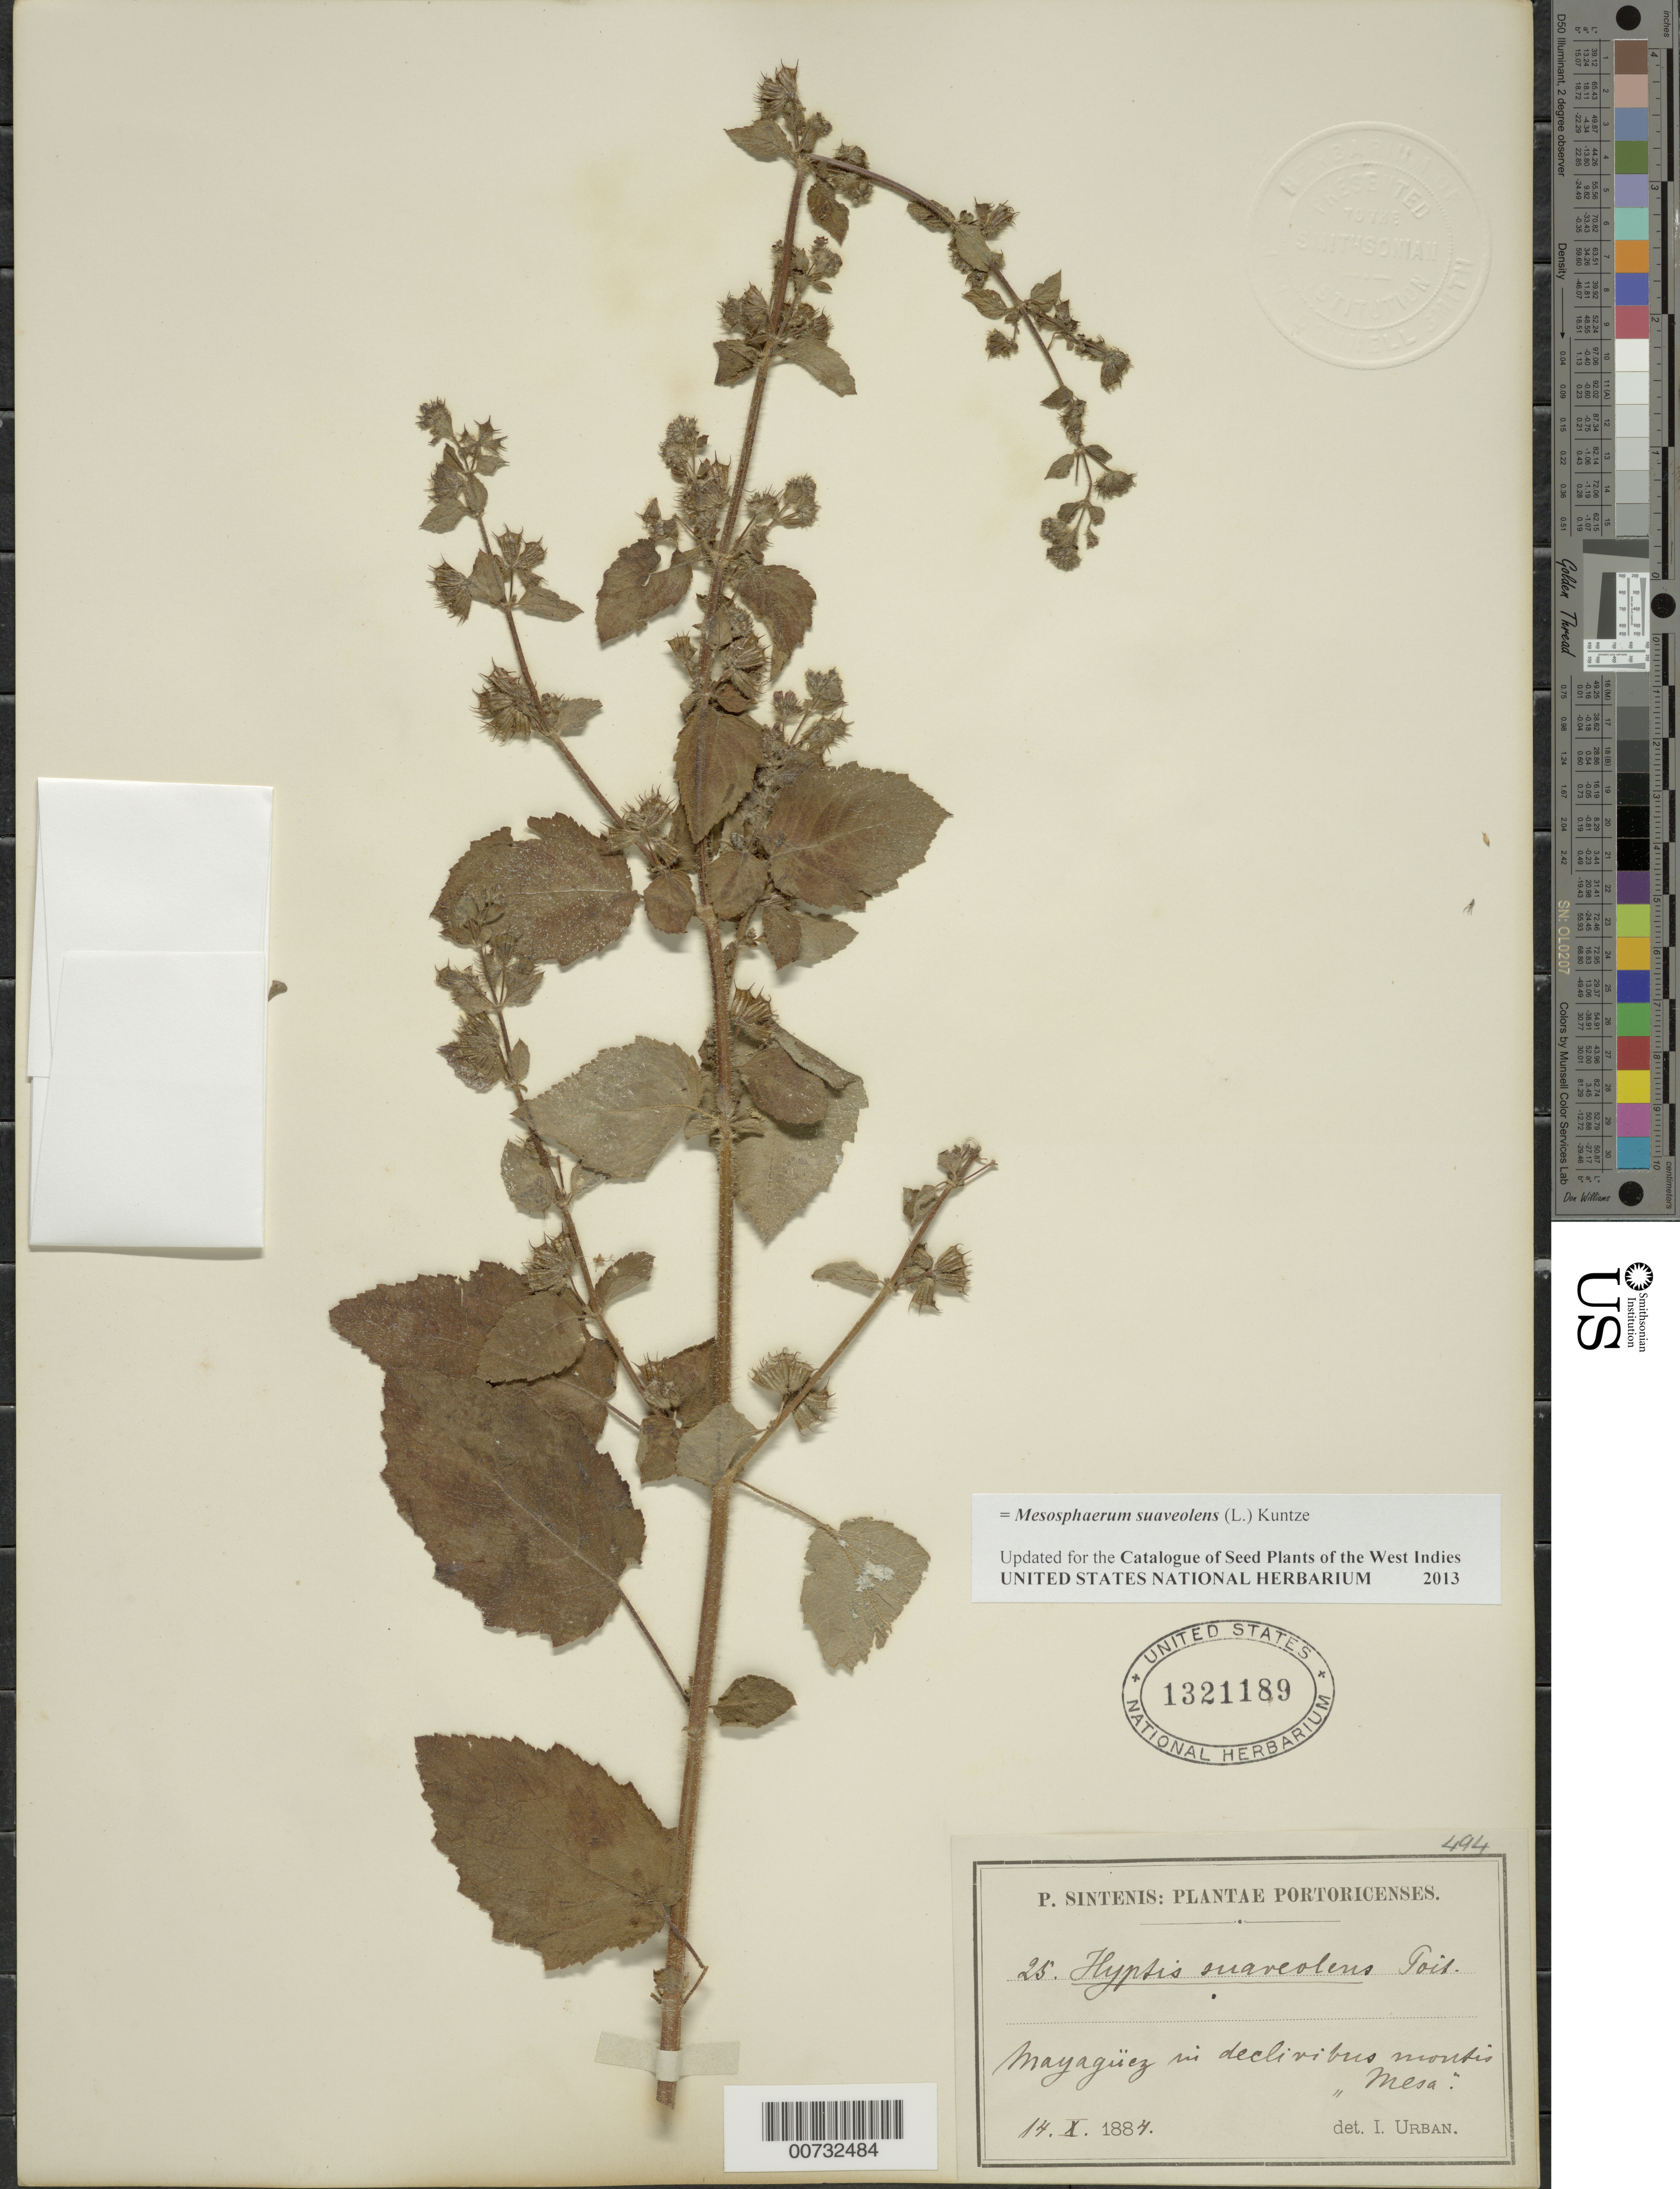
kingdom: Plantae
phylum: Tracheophyta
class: Magnoliopsida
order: Lamiales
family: Lamiaceae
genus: Mesosphaerum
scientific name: Mesosphaerum suaveolens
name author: (L.) Kuntze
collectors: P. Sintenis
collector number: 25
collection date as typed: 14 Oct 1884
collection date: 1884-10-14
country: Puerto Rico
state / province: Mayagüez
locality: Mayaguez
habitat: In declivibus Montis "Mesa"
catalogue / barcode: US 1321189